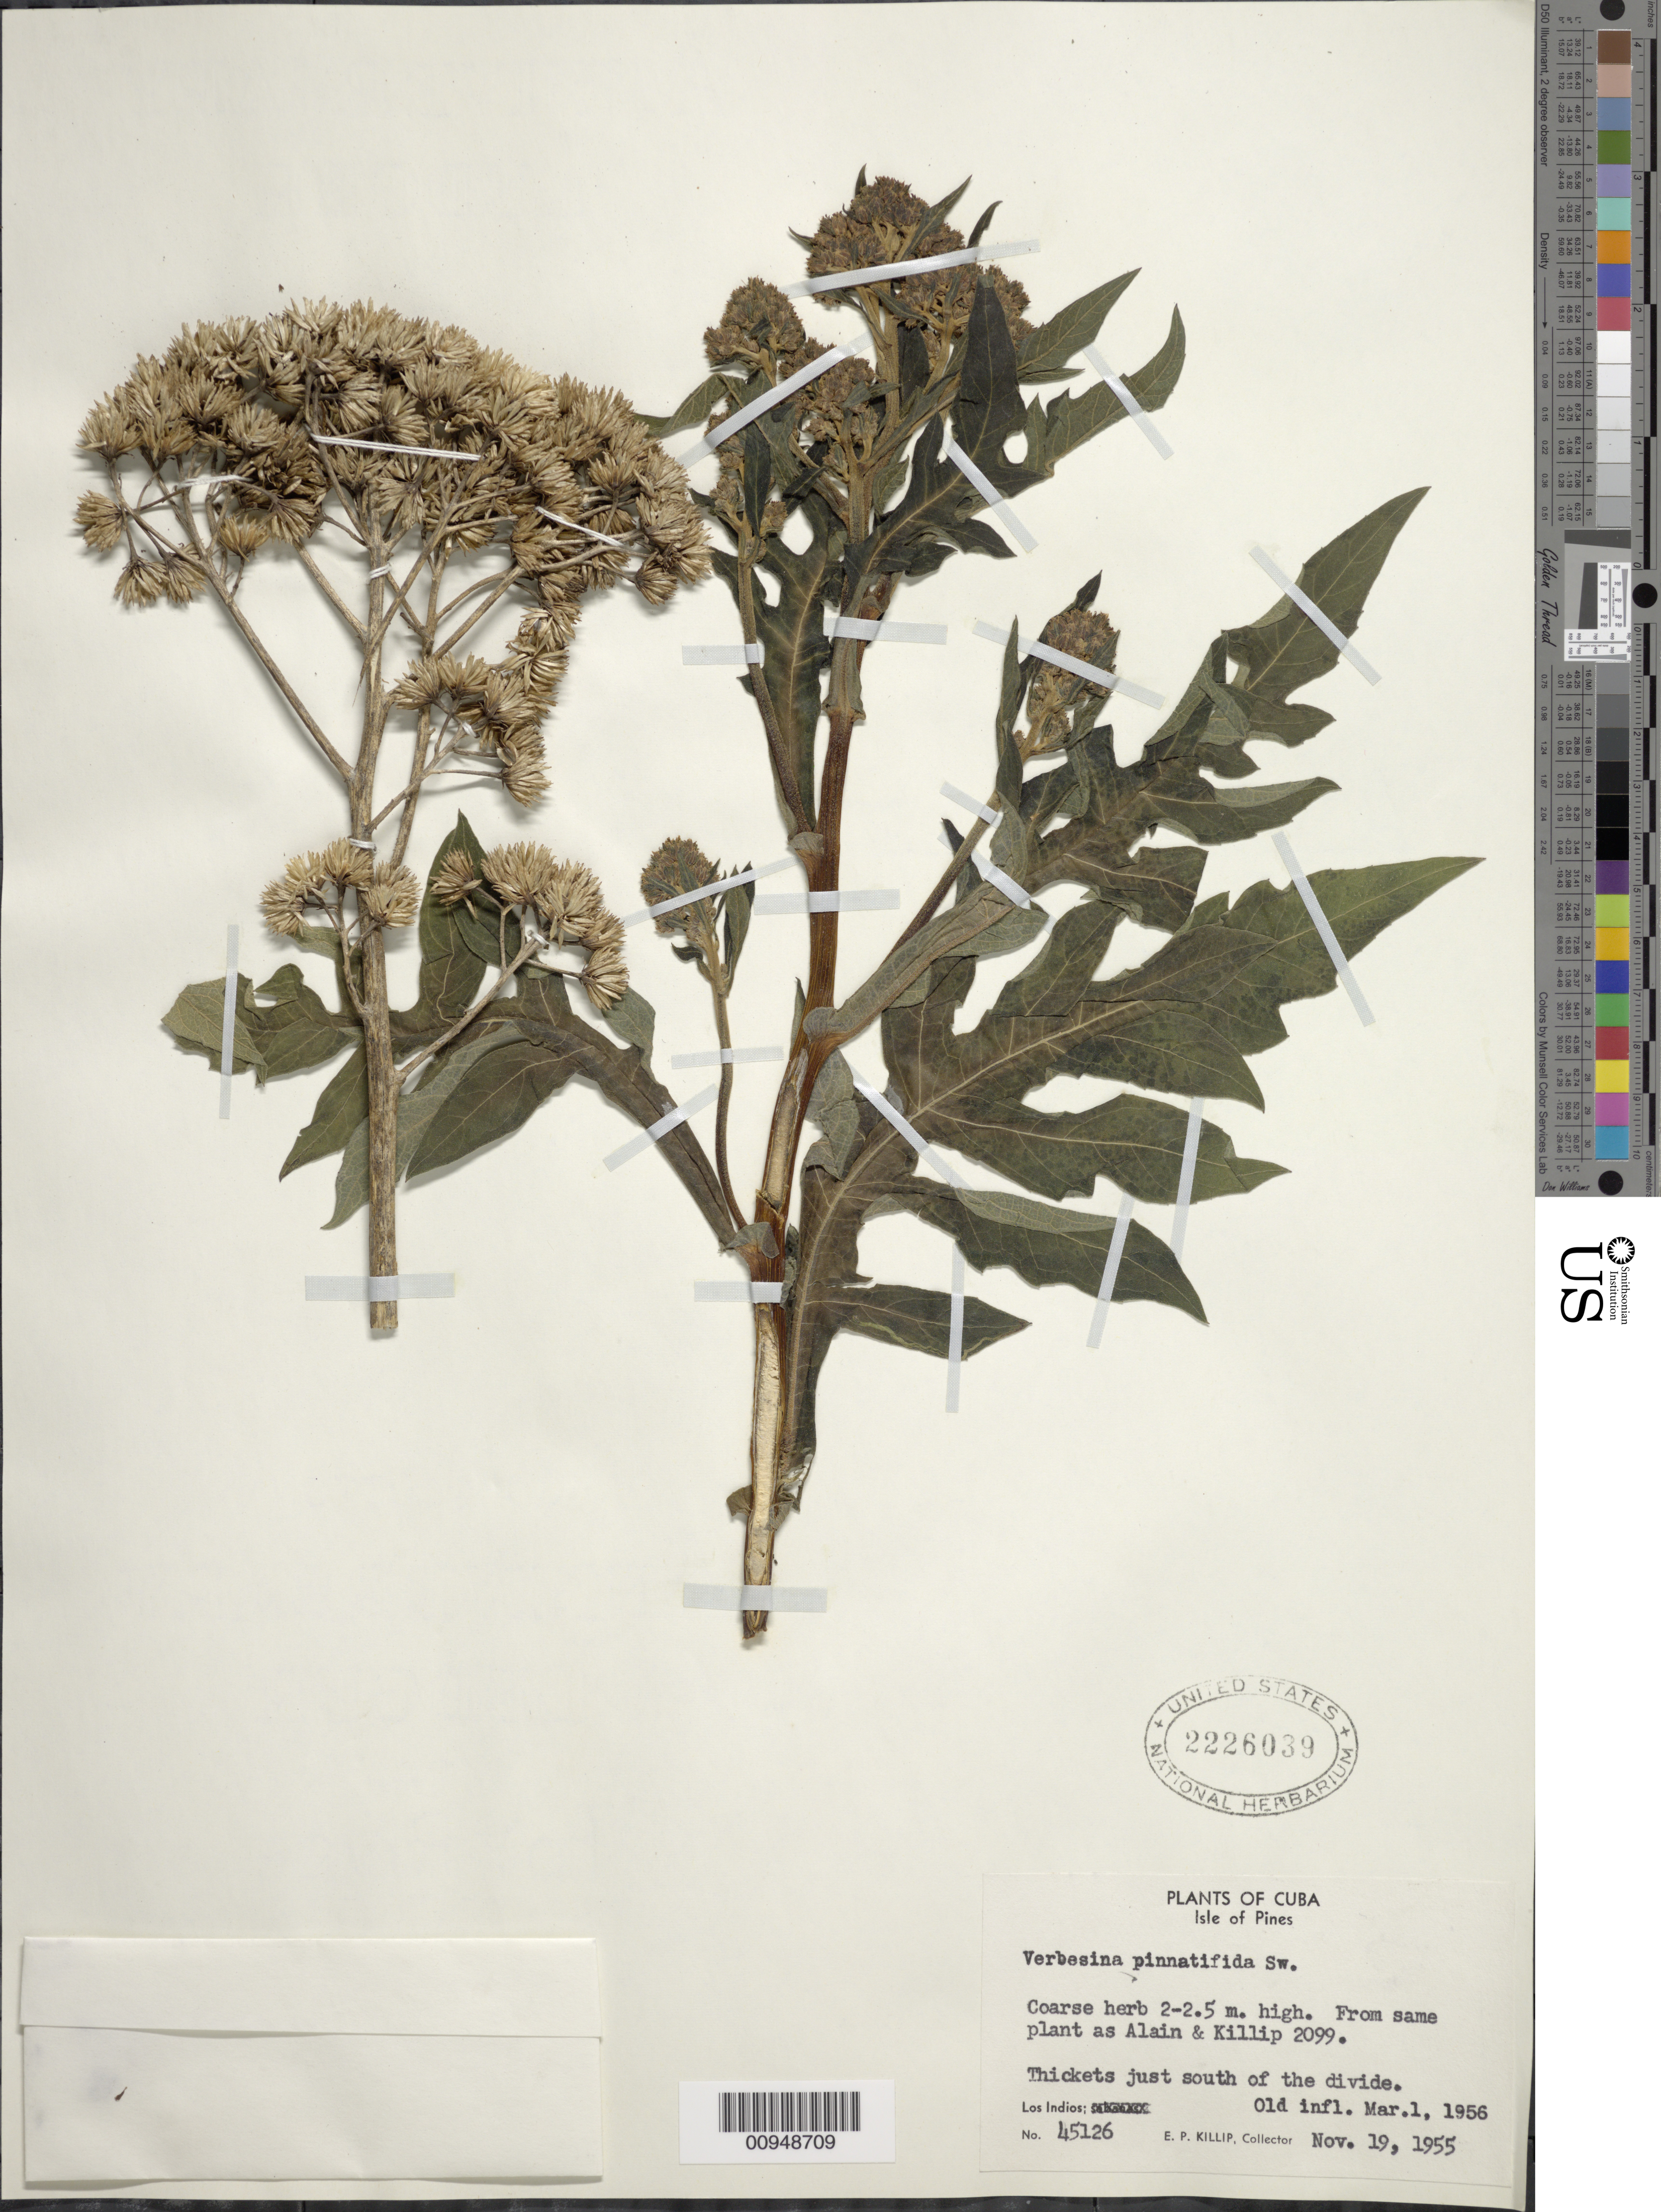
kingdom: Plantae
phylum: Tracheophyta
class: Magnoliopsida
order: Asterales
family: Asteraceae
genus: Verbesina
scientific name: Verbesina pinnatifida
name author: Sw.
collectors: E. P. Killip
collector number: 45126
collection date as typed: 19 Nov 1955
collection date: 1955-11-19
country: Cuba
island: Isla de la Juventud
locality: Los Indios, just north of the divided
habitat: Thickets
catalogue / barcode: US 2226039